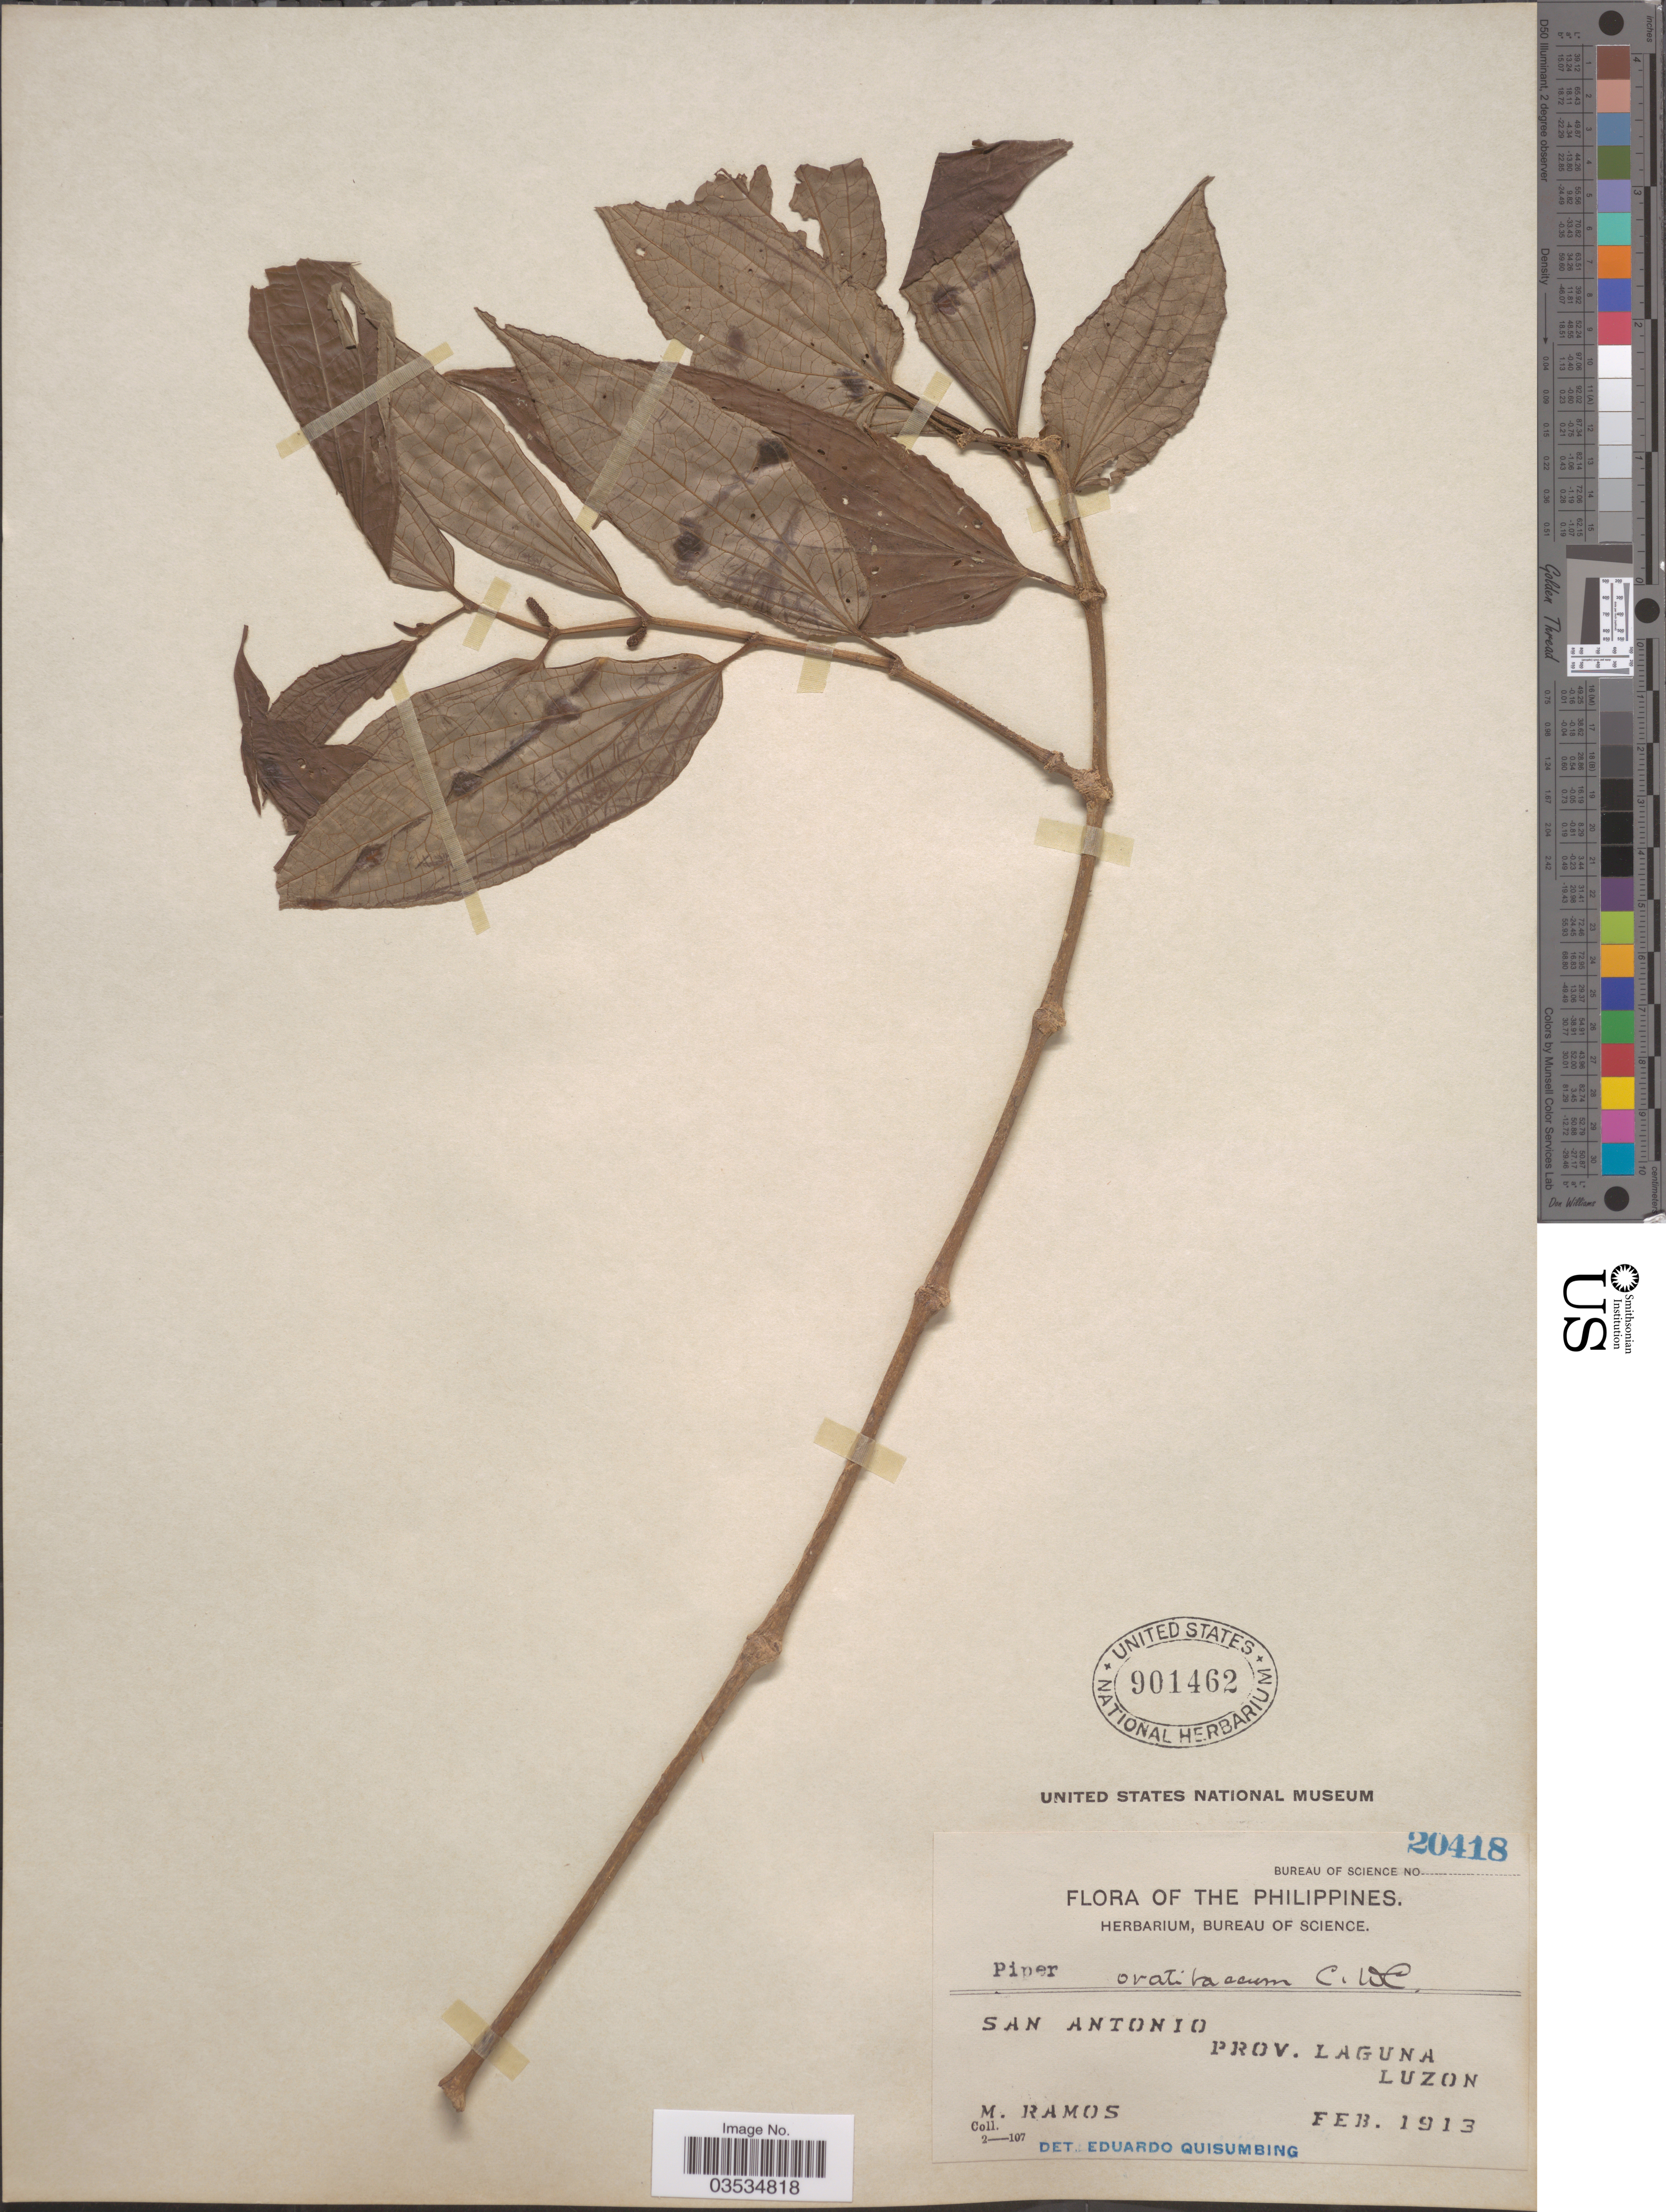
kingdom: Plantae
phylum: Tracheophyta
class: Magnoliopsida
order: Piperales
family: Piperaceae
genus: Piper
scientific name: Piper ovatibaccum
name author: C. DC. in Elmer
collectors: M. Ramos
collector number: Bureau of Science 20418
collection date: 1913-02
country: Philippines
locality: San Antonio. Prov. Laguna. Luzon.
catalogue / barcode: US 901462